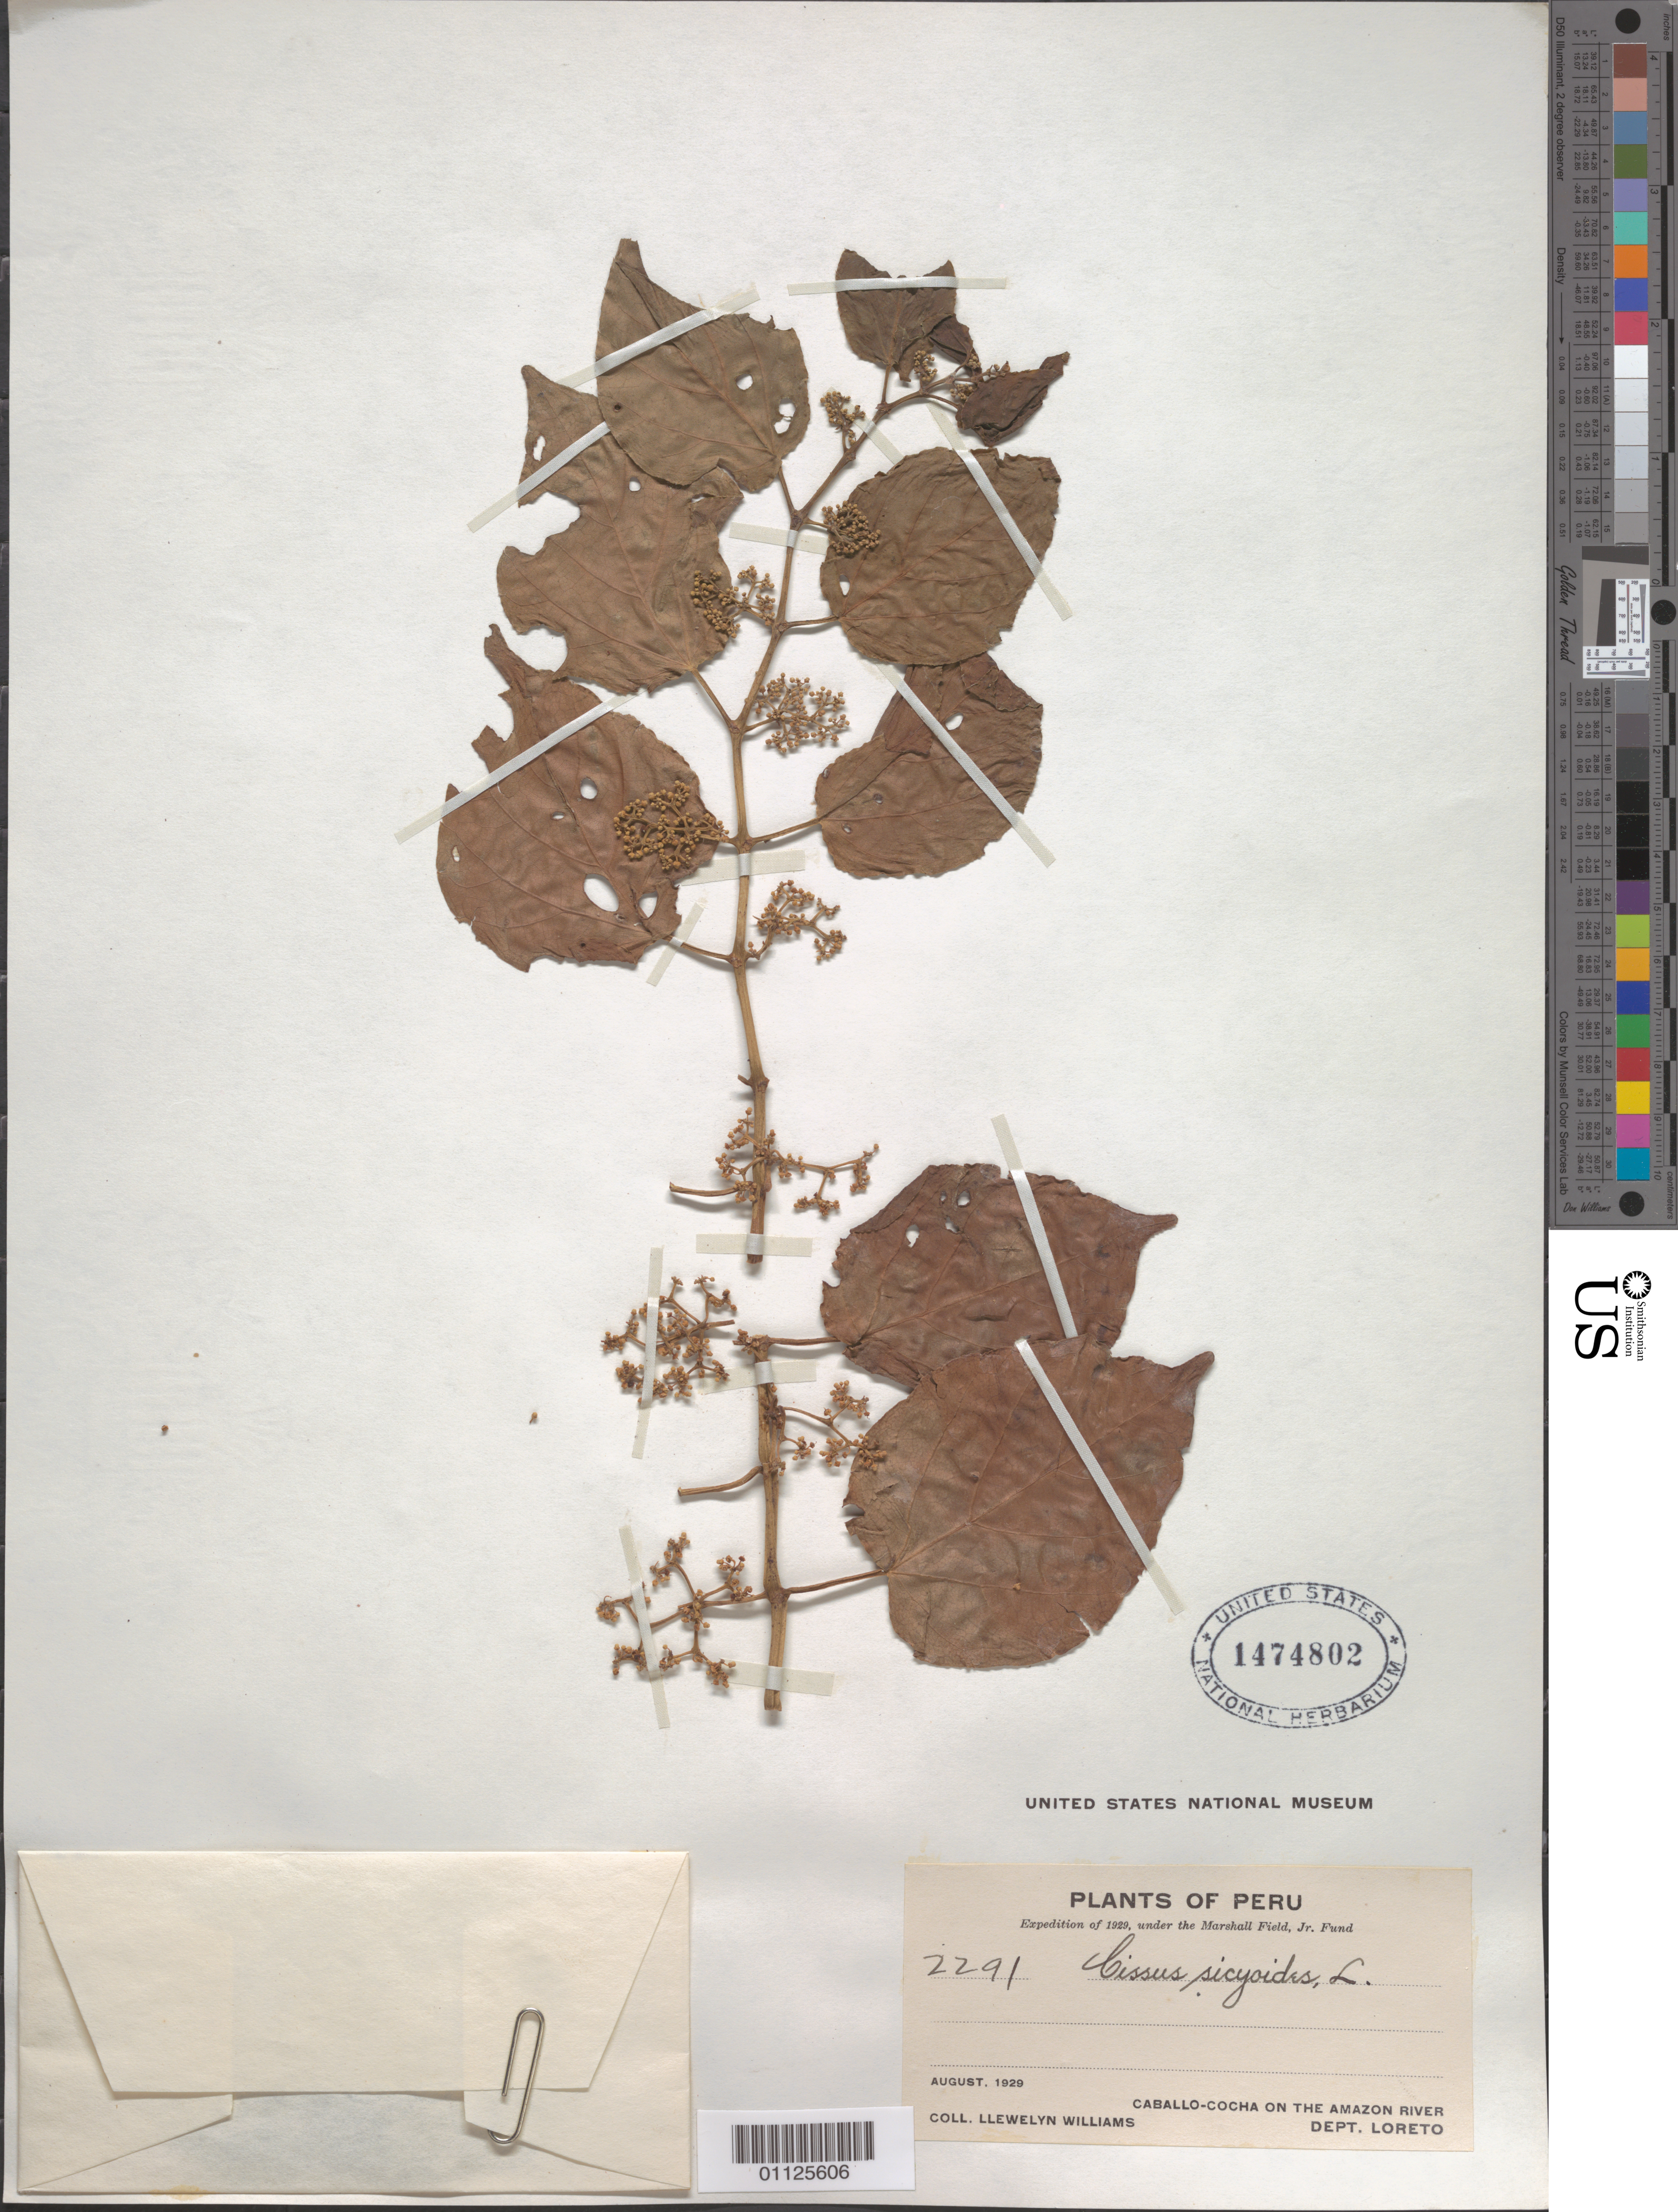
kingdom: Plantae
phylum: Tracheophyta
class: Magnoliopsida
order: Vitales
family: Vitaceae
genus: Cissus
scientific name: Cissus verticillata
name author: (L.) Nicolson & C.E. Jarvis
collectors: Ll. Williams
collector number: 2291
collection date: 1929-08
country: Peru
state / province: Loreto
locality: Caballo-Cocha on the Amazon River.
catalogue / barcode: US 1474802